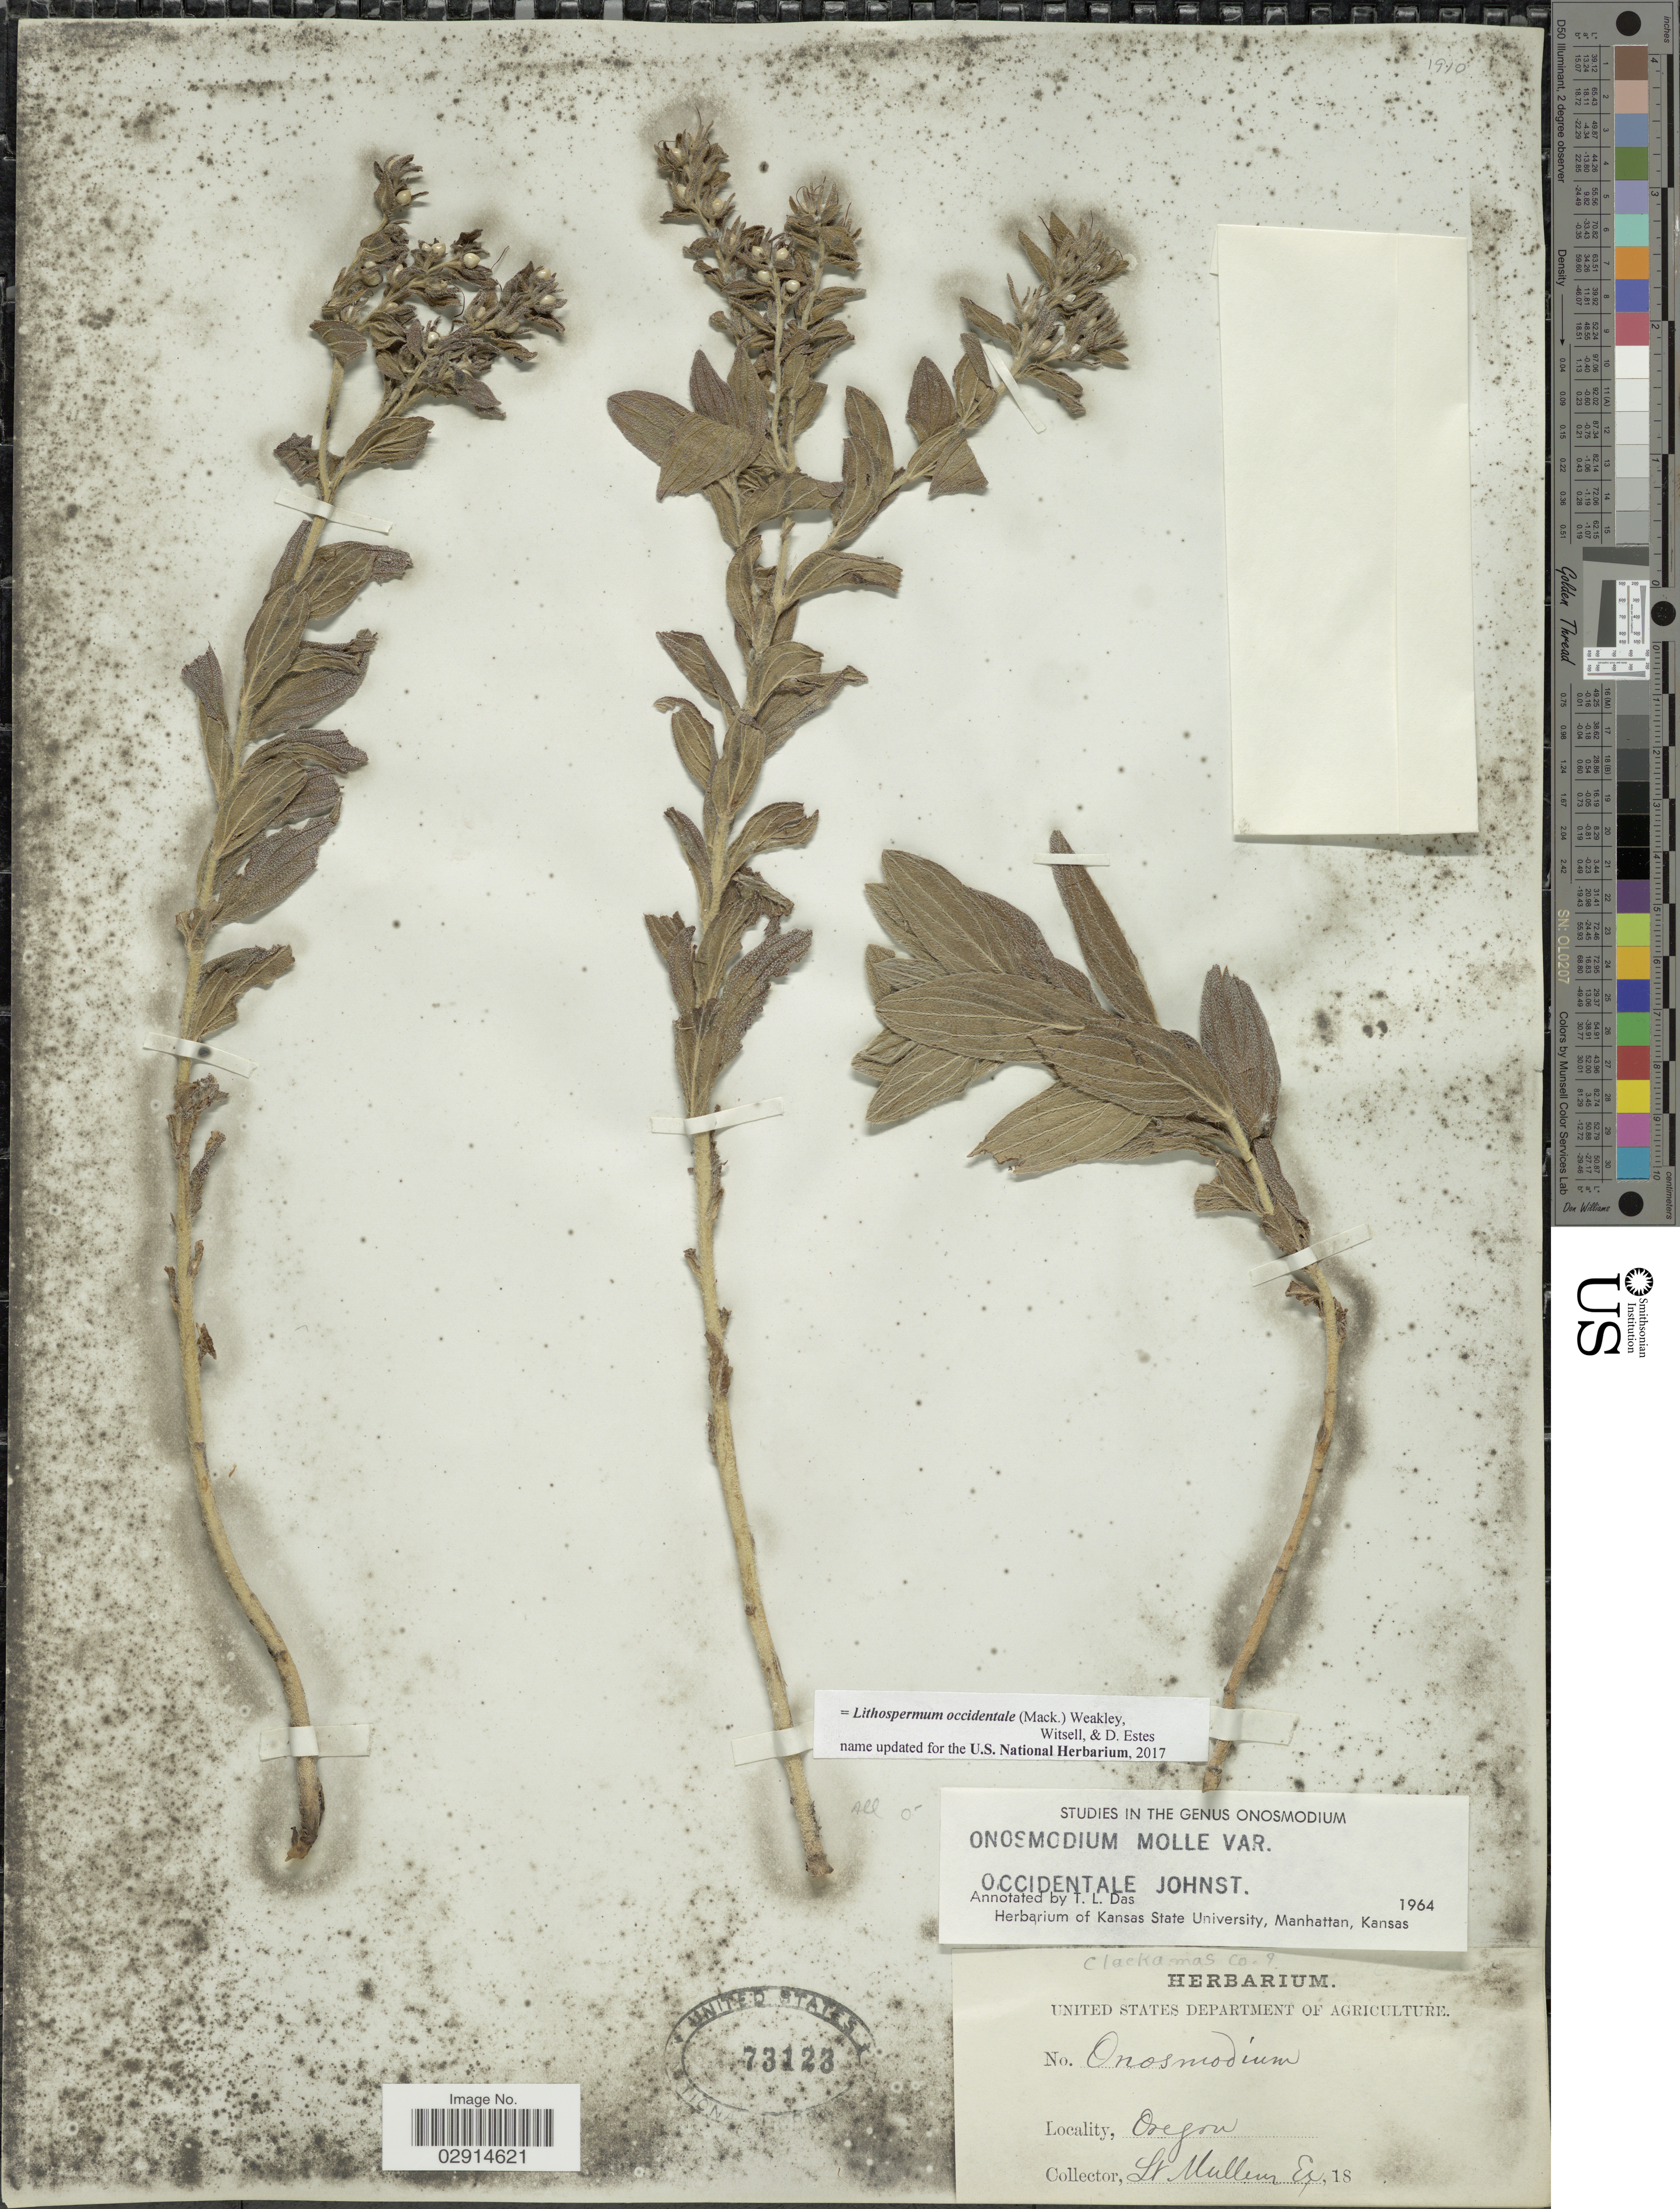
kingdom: Plantae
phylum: Tracheophyta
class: Magnoliopsida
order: Boraginales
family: Boraginaceae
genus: Lithospermum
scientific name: Lithospermum occidentale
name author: (Mack.) Weakley et al.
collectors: Lt. Mullens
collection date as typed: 18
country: United States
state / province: Oregon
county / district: Clackamas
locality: Clackamas Co. [unsure placement]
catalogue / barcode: US 73123